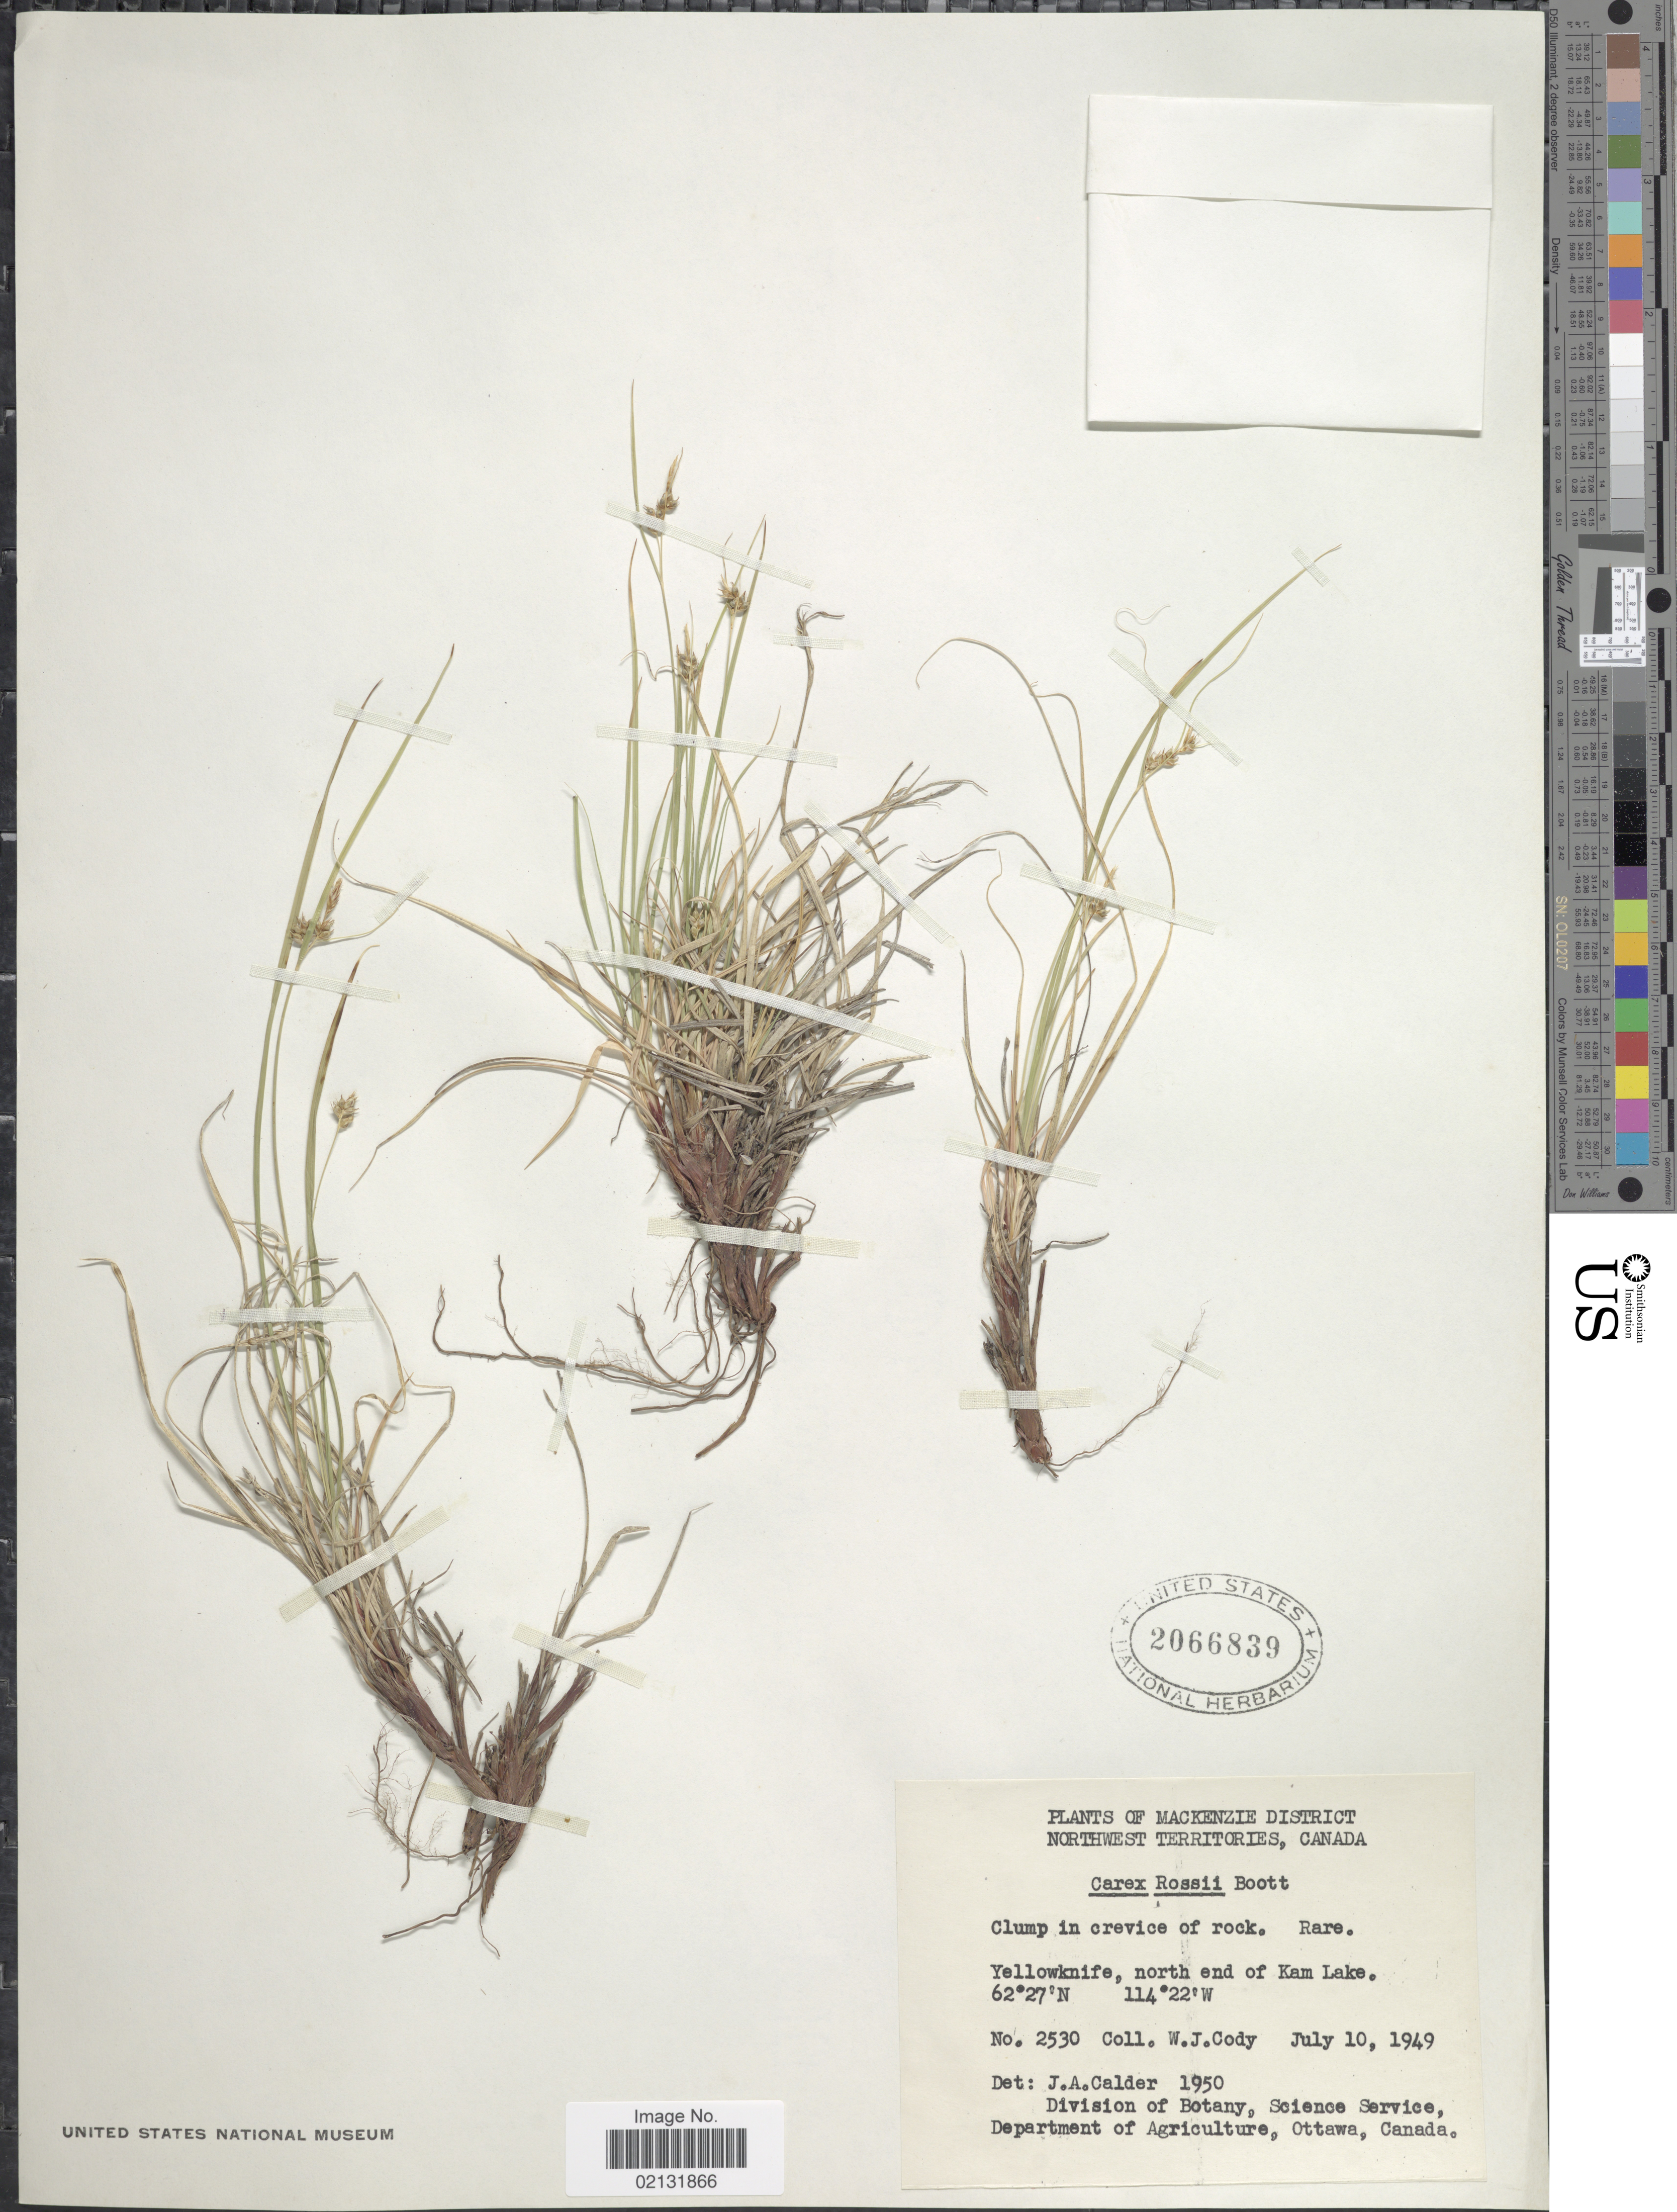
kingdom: Plantae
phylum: Tracheophyta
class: Liliopsida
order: Poales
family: Cyperaceae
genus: Carex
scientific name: Carex rossii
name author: Boott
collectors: J. A. Calder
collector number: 2530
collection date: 1949-07-10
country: Canada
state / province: Northwest Territories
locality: Mackenzie District, Northwest Territories, Canada. Yellowknife, north end of Kam Lake.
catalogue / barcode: US 2066839